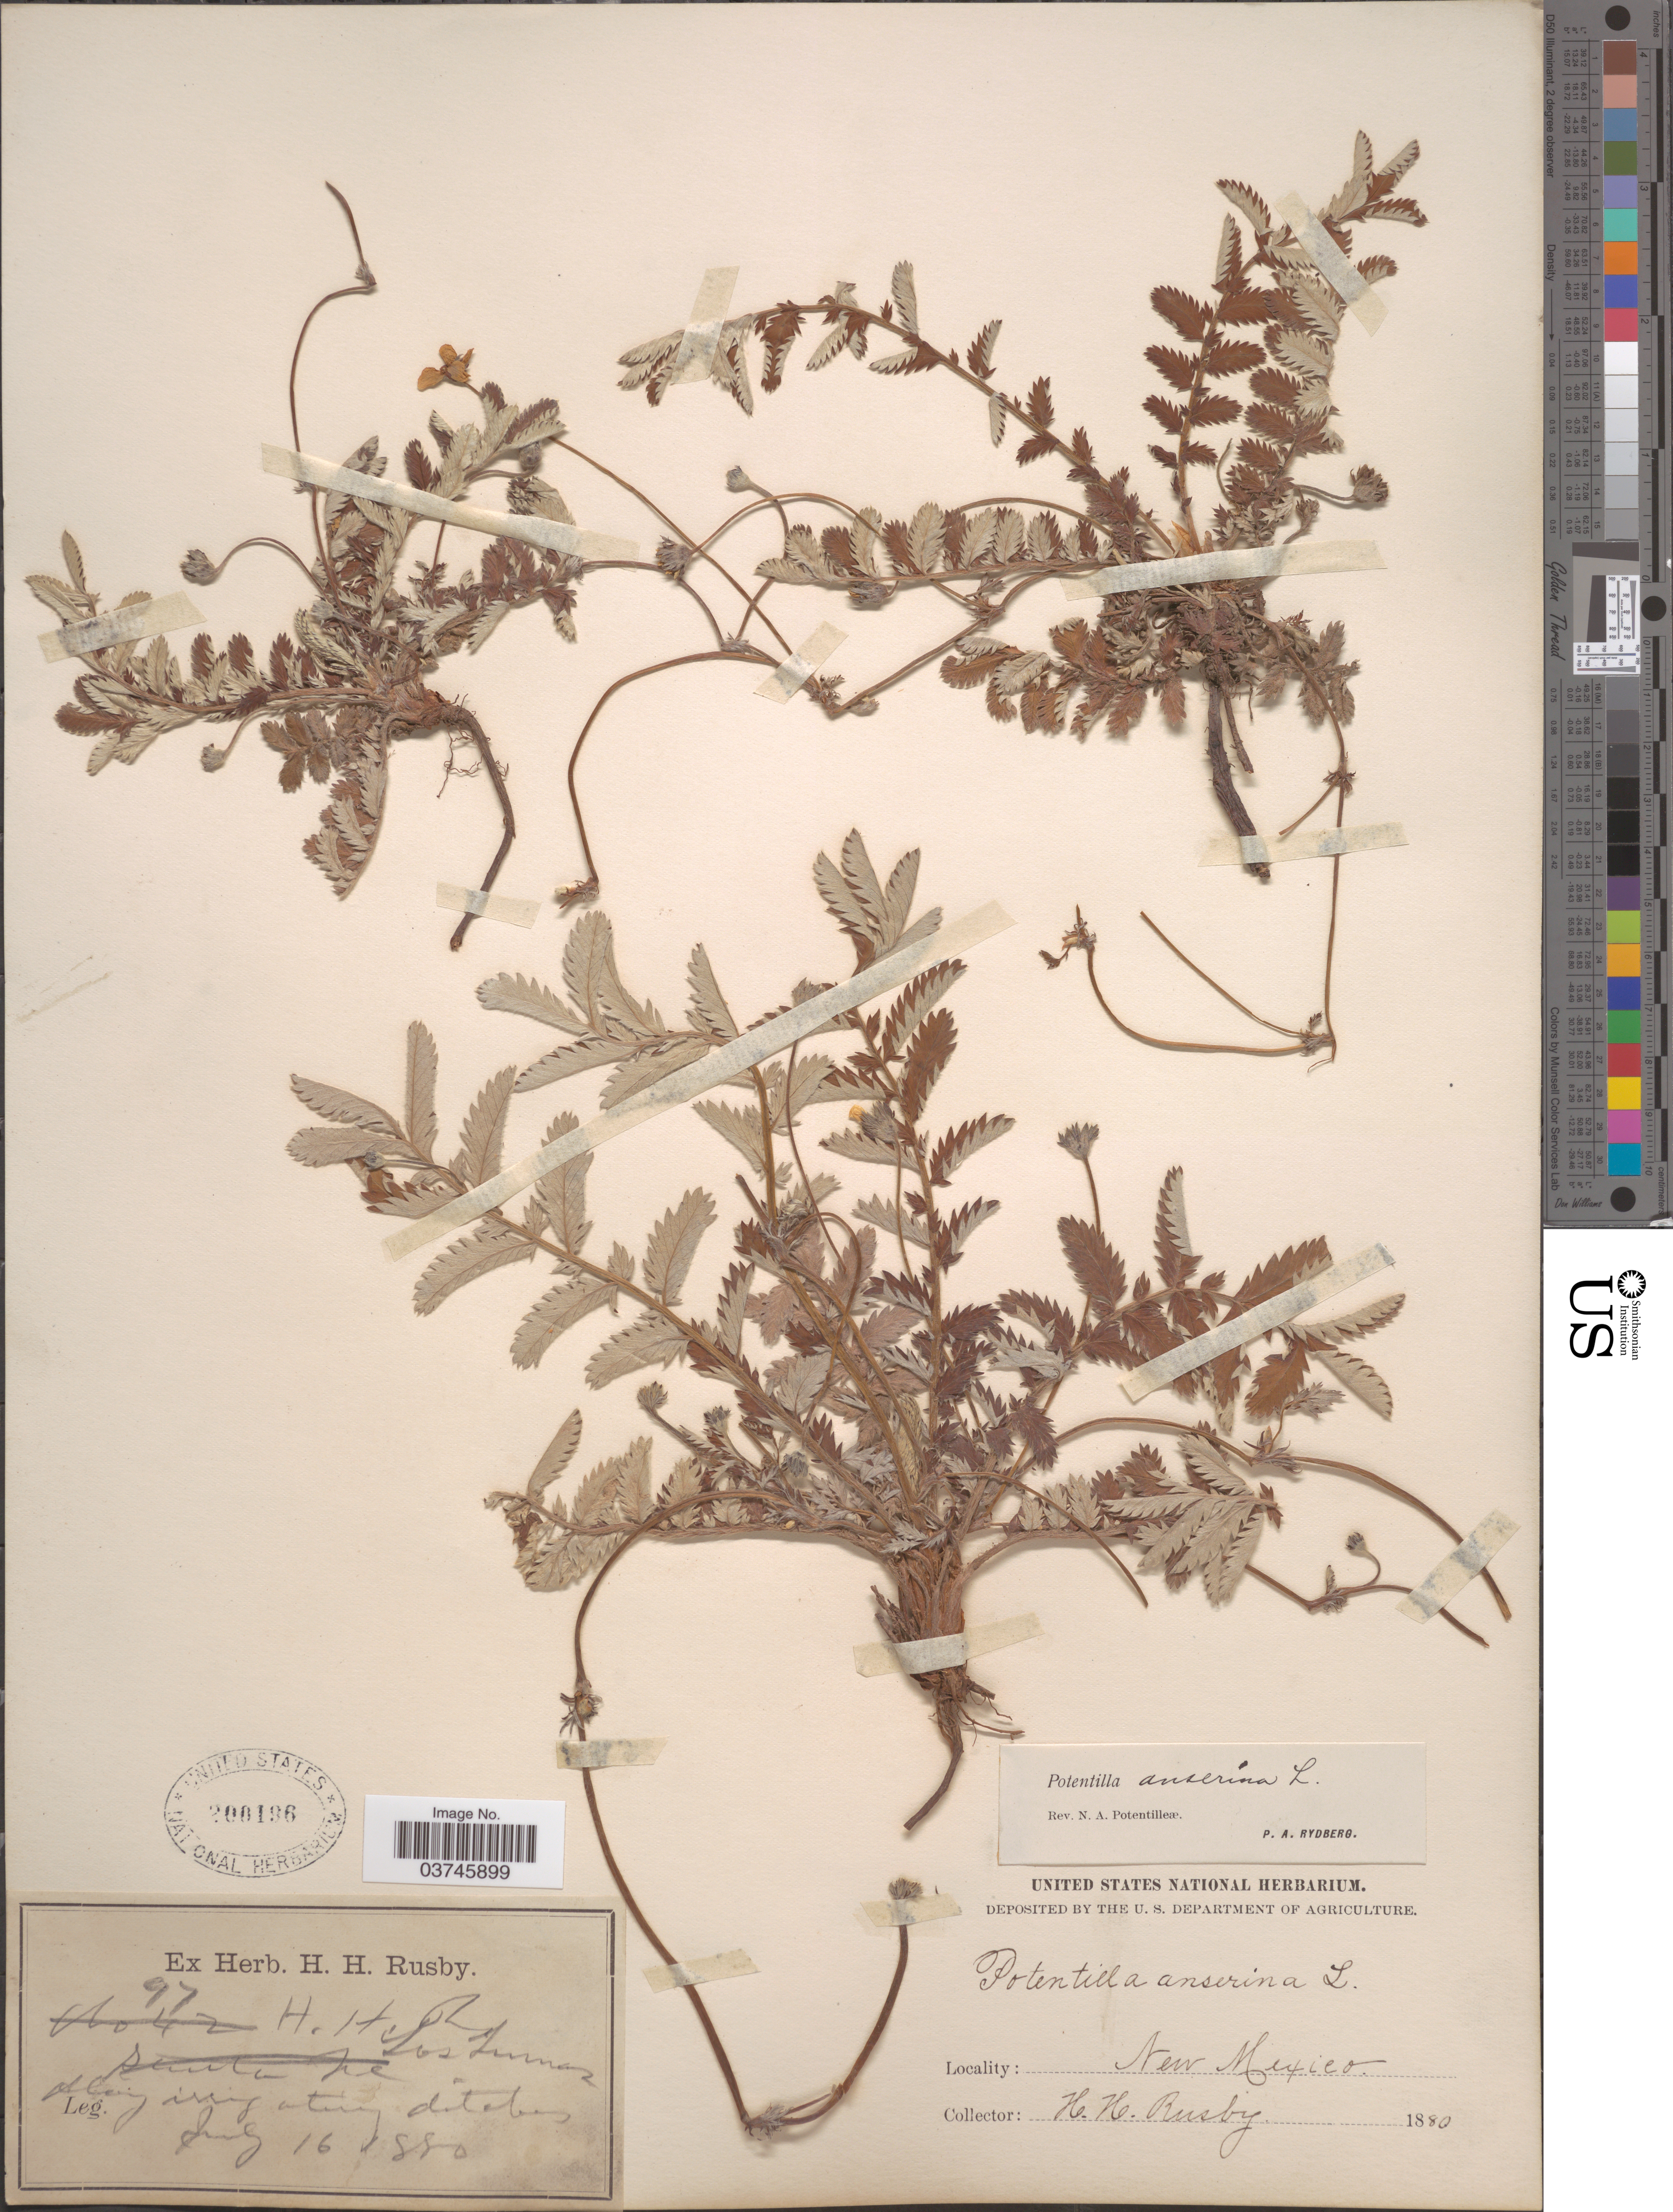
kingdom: Plantae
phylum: Tracheophyta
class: Magnoliopsida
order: Rosales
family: Rosaceae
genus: Argentina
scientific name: Argentina anserina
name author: (L.) Rydb.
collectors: H. H. Rusby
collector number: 97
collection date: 1880-07-16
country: United States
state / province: New Mexico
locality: Los Lunas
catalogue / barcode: US 200196